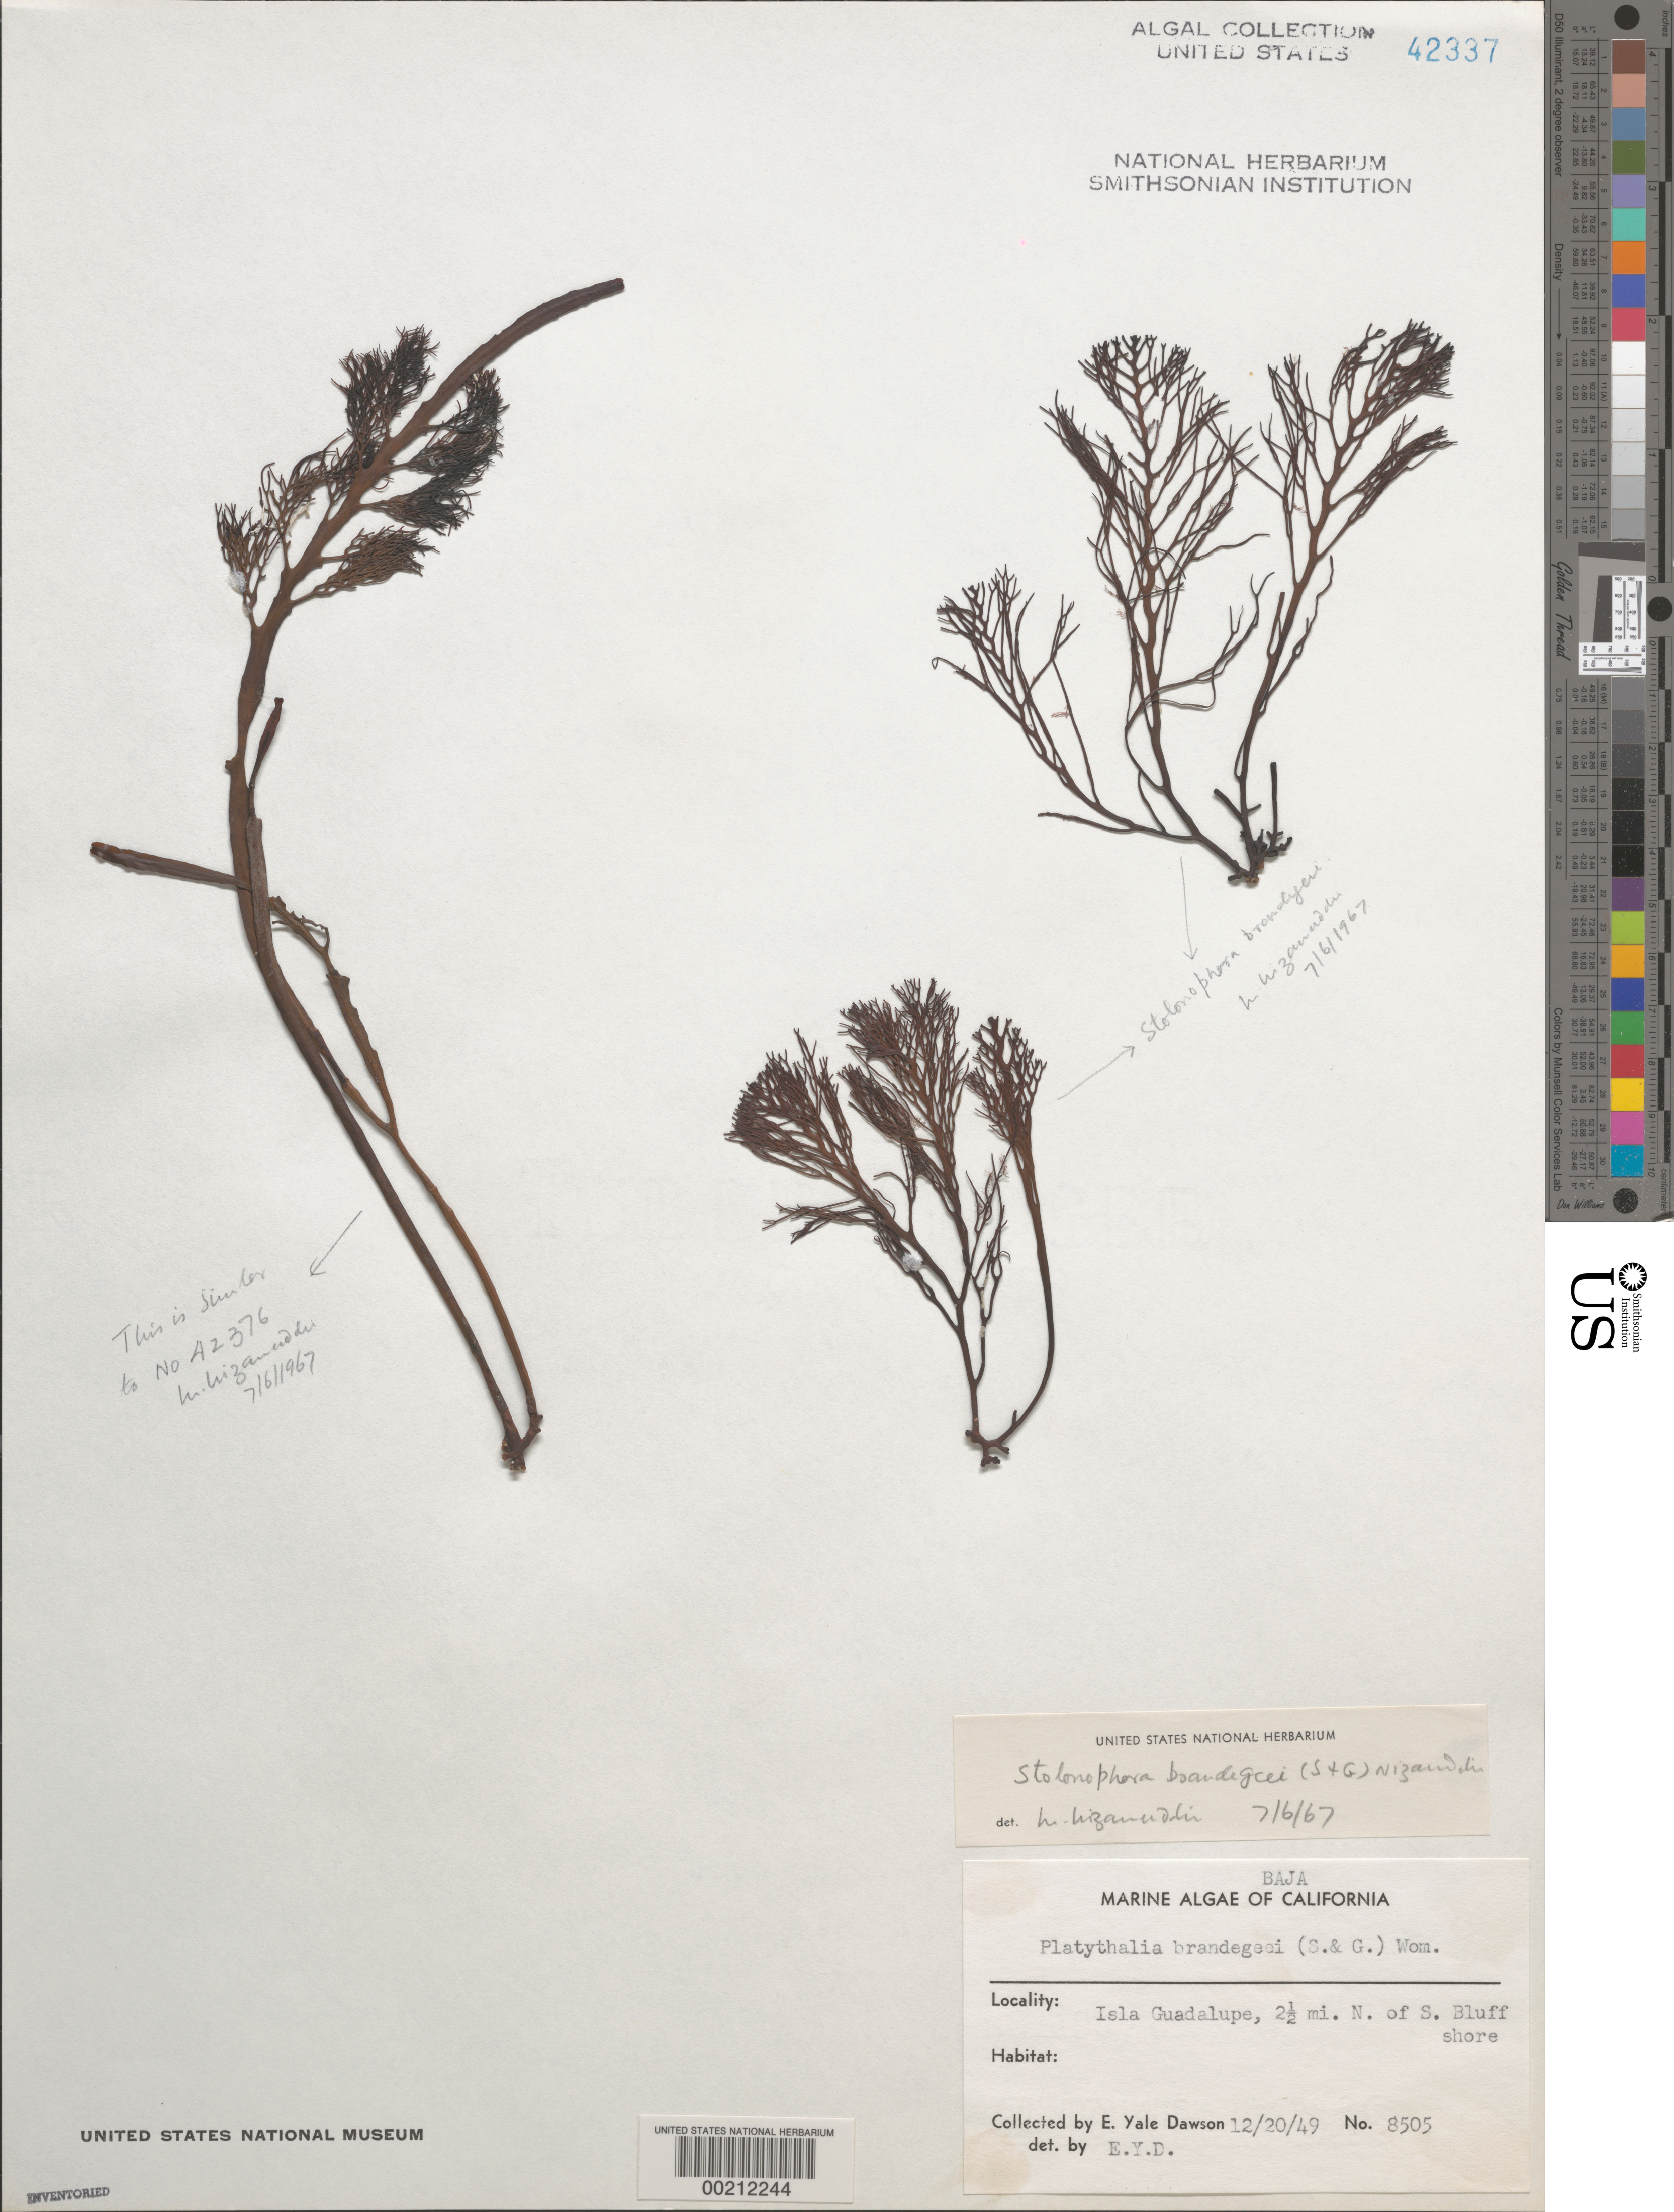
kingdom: Chromista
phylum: Ochrophyta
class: Phaeophyceae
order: Fucales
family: Sargassaceae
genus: Stolonophora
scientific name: Stolonophora brandegeei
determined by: Nizamuddin, M.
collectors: E. Y. Dawson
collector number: EYD 8505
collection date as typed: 20 Dec 1949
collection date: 1949-12-20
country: Mexico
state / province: Baja California Norte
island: Isla Guadalupe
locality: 2.5 miles north of South Bluff shore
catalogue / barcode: US 42337